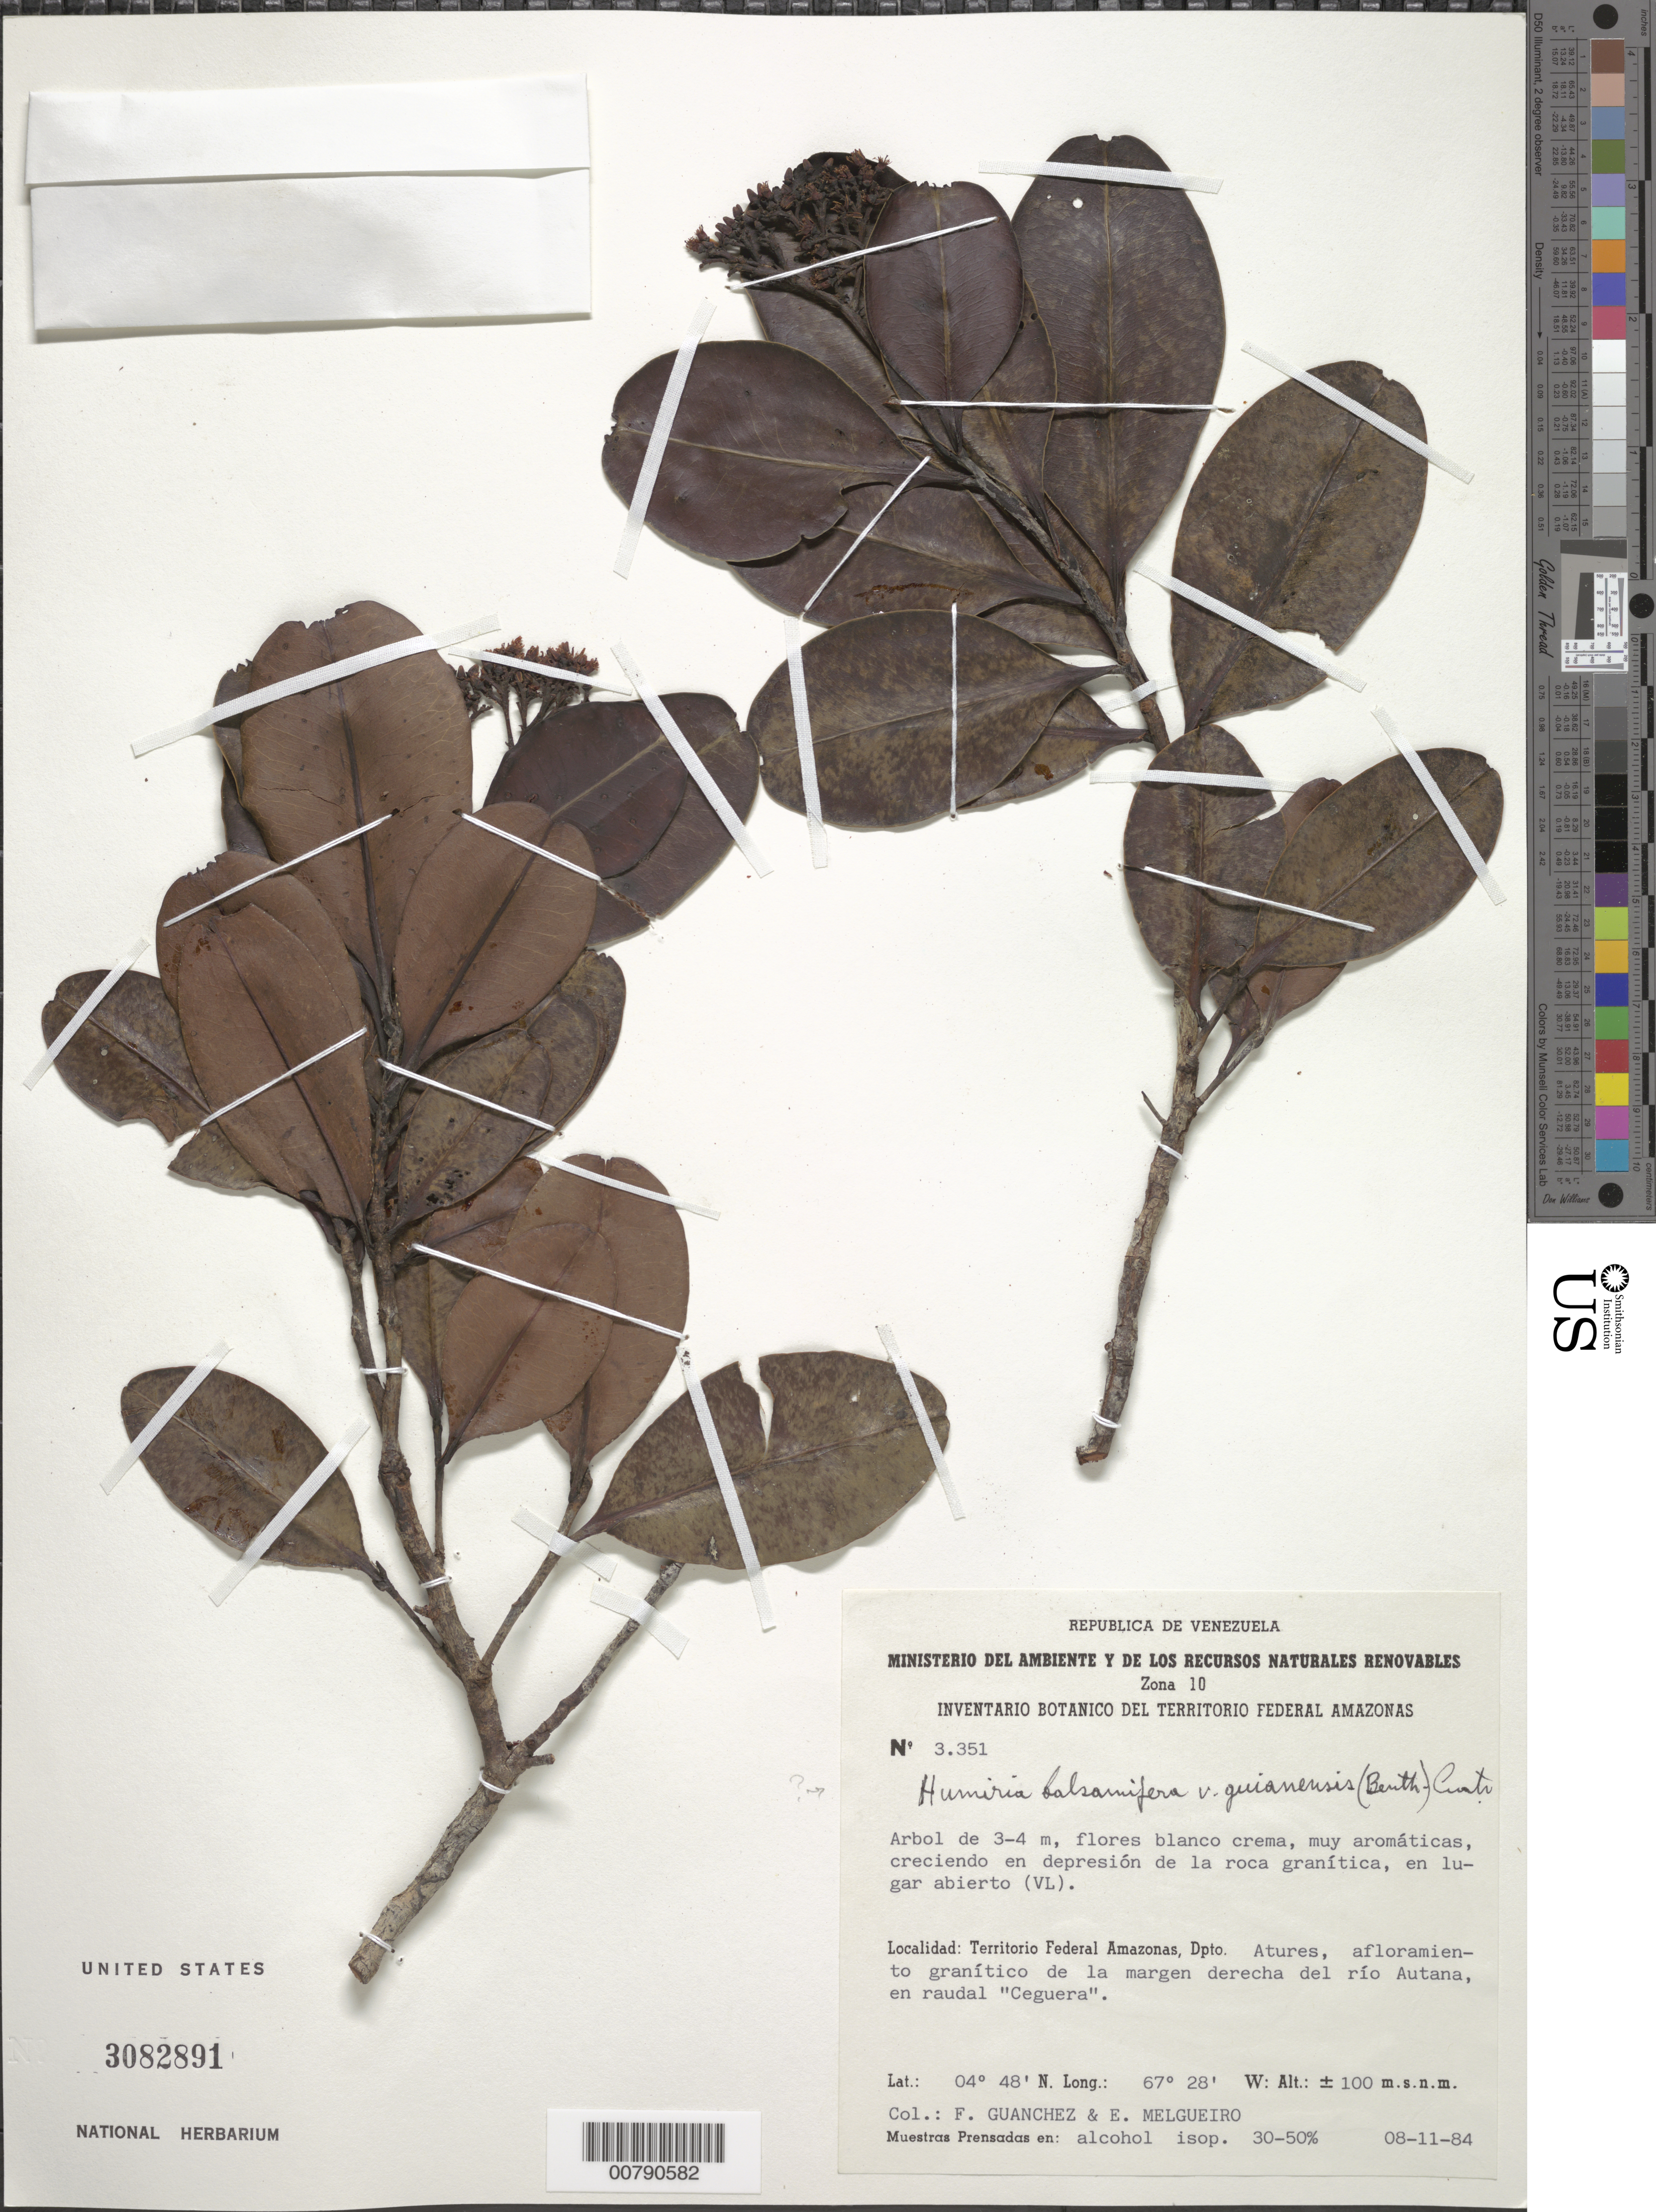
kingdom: Plantae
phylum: Tracheophyta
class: Magnoliopsida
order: Malpighiales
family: Humiriaceae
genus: Humiria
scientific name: Humiria balsamifera var. guianensis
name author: (Benth.) Cuatrec.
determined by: Cuatrecasas, J.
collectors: F. Guánchez M. & E. Melgueiro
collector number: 3351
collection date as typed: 8-Nov-84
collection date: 1984-11-08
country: Venezuela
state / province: Amazonas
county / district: Atures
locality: Río Autana, en raudal "Ceguera"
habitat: Creciendo en depresión de afloramiento granítico en la margen del río; en lugar abierto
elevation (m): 100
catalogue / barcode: US 3082891